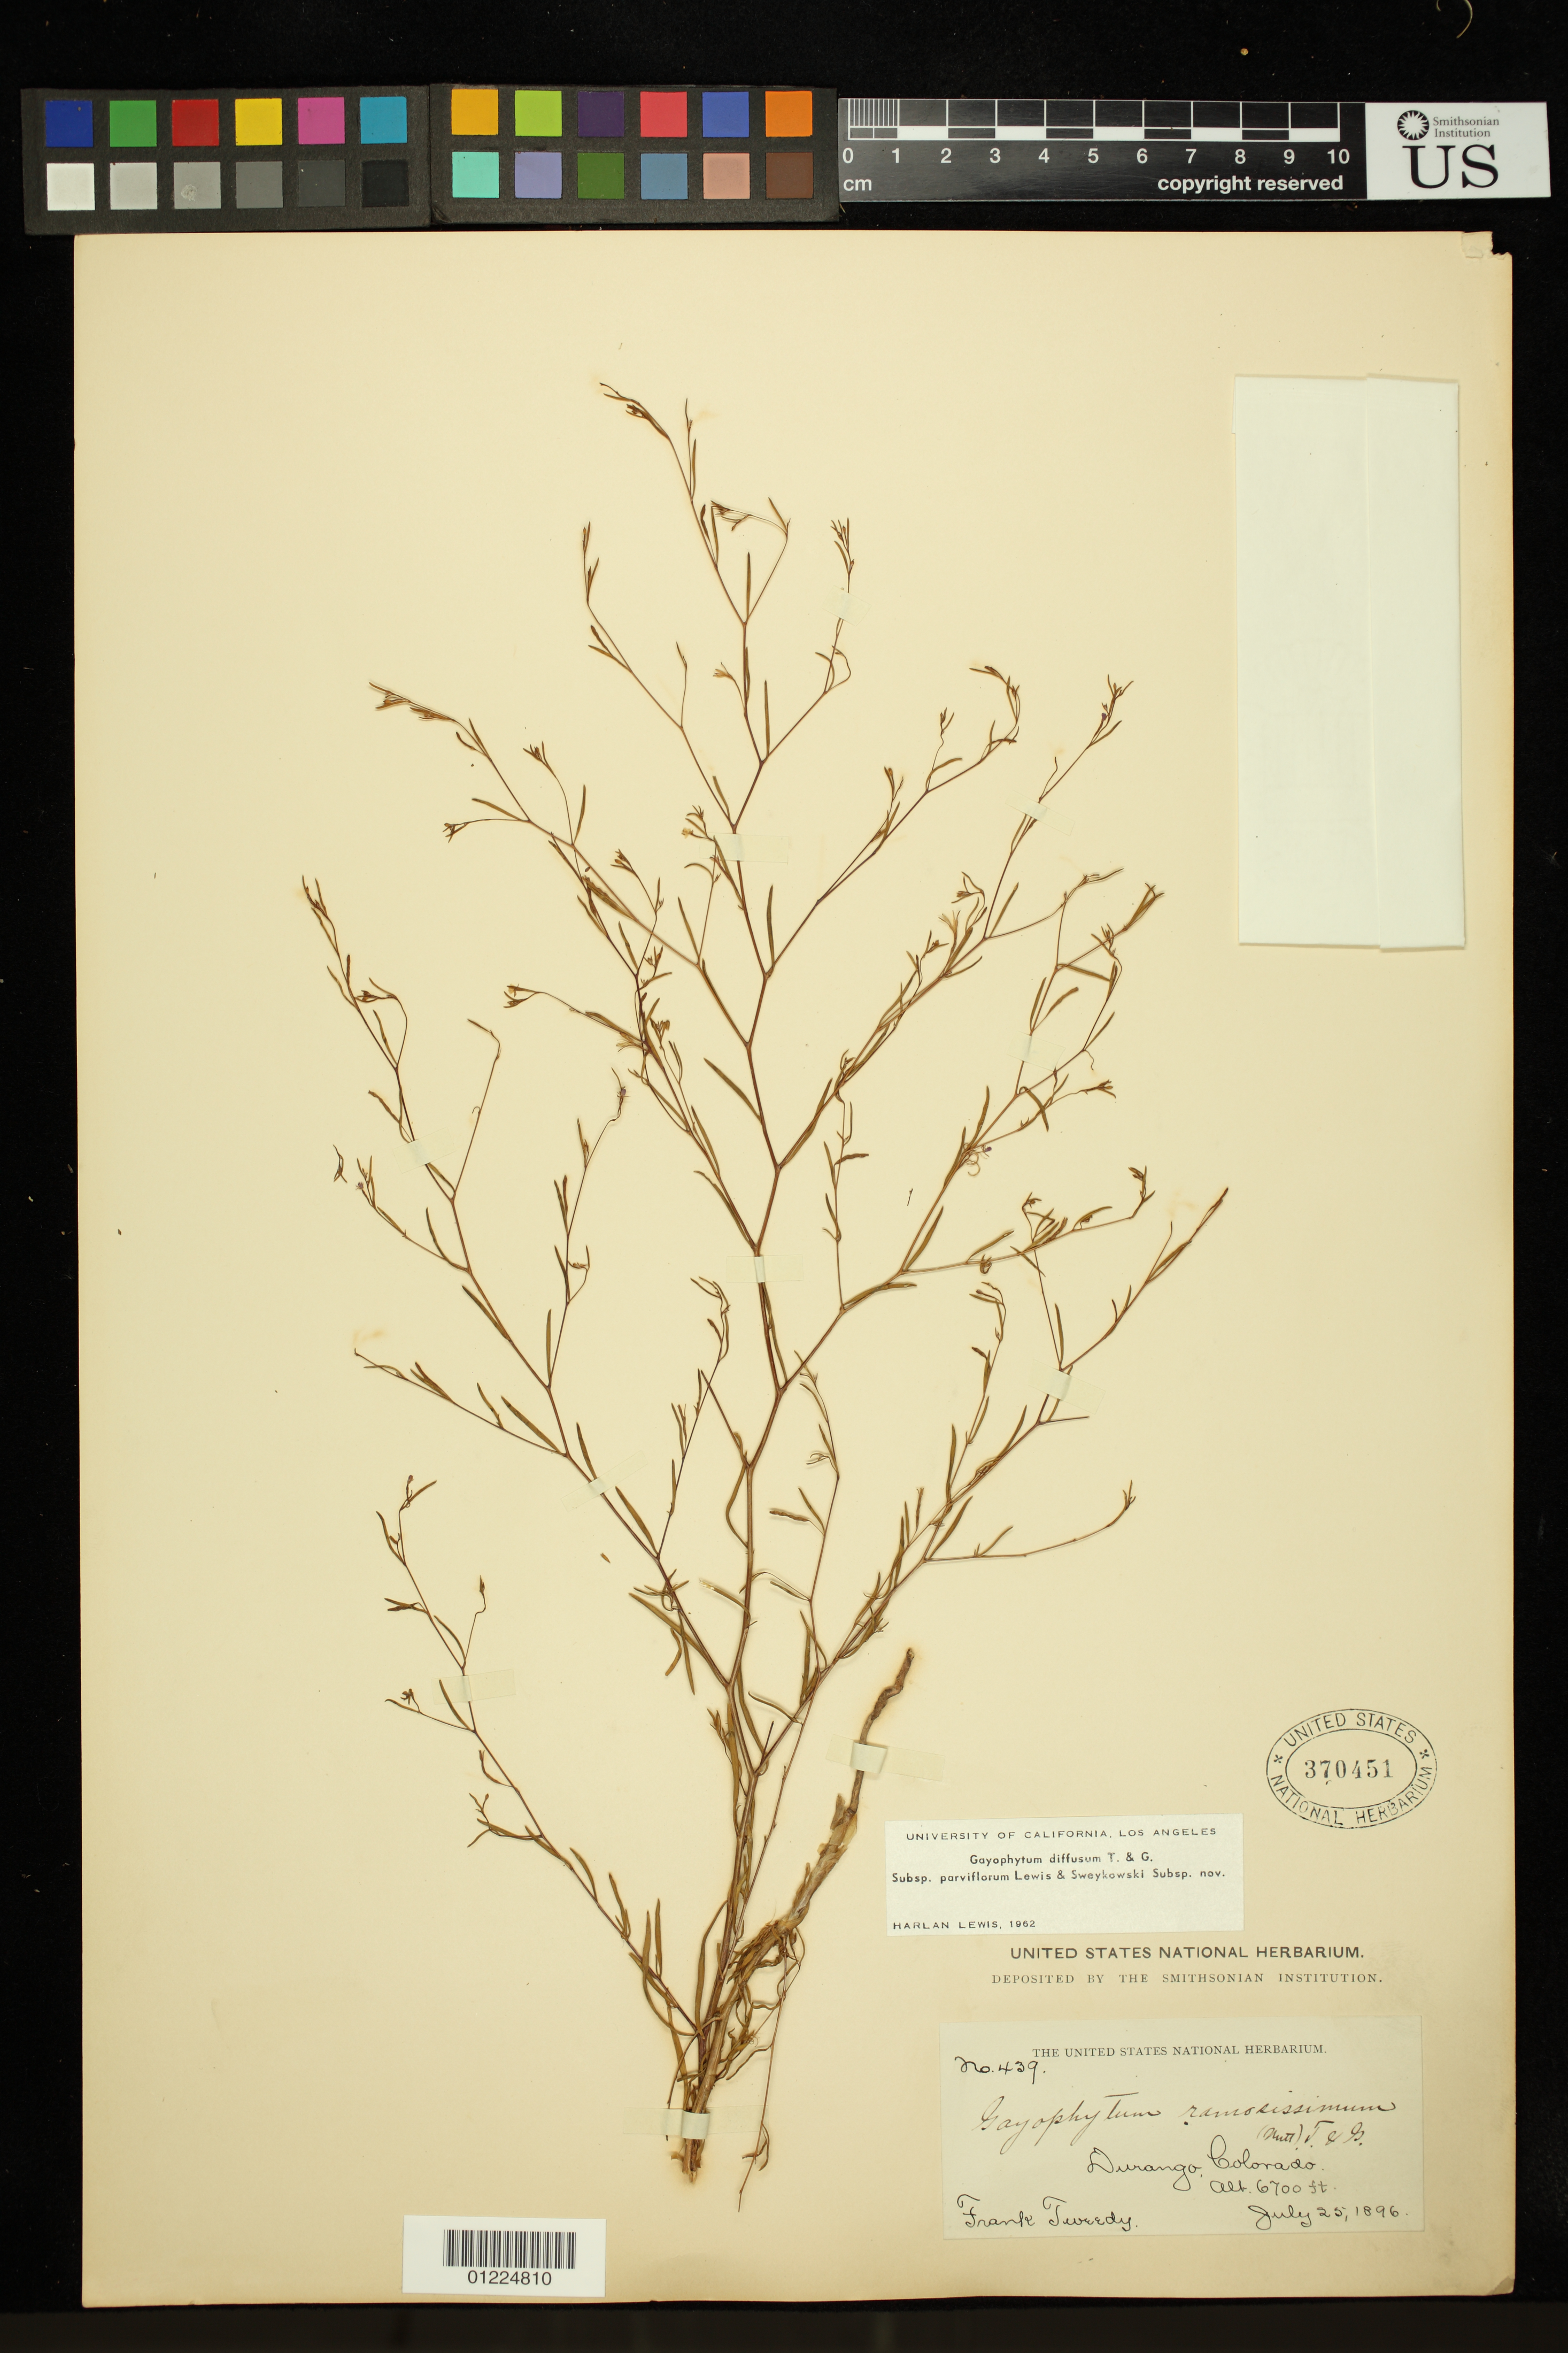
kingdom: Plantae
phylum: Tracheophyta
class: Magnoliopsida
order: Myrtales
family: Onagraceae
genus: Gayophytum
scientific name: Gayophytum diffusum subsp. parviflorum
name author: F. H. Lewis & Szweyk.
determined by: Lewis, H.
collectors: F. Tweedy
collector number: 439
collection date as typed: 25 Jul 1896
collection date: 1896-07-25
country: United States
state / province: Colorado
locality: Durango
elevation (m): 2042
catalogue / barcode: US 370451